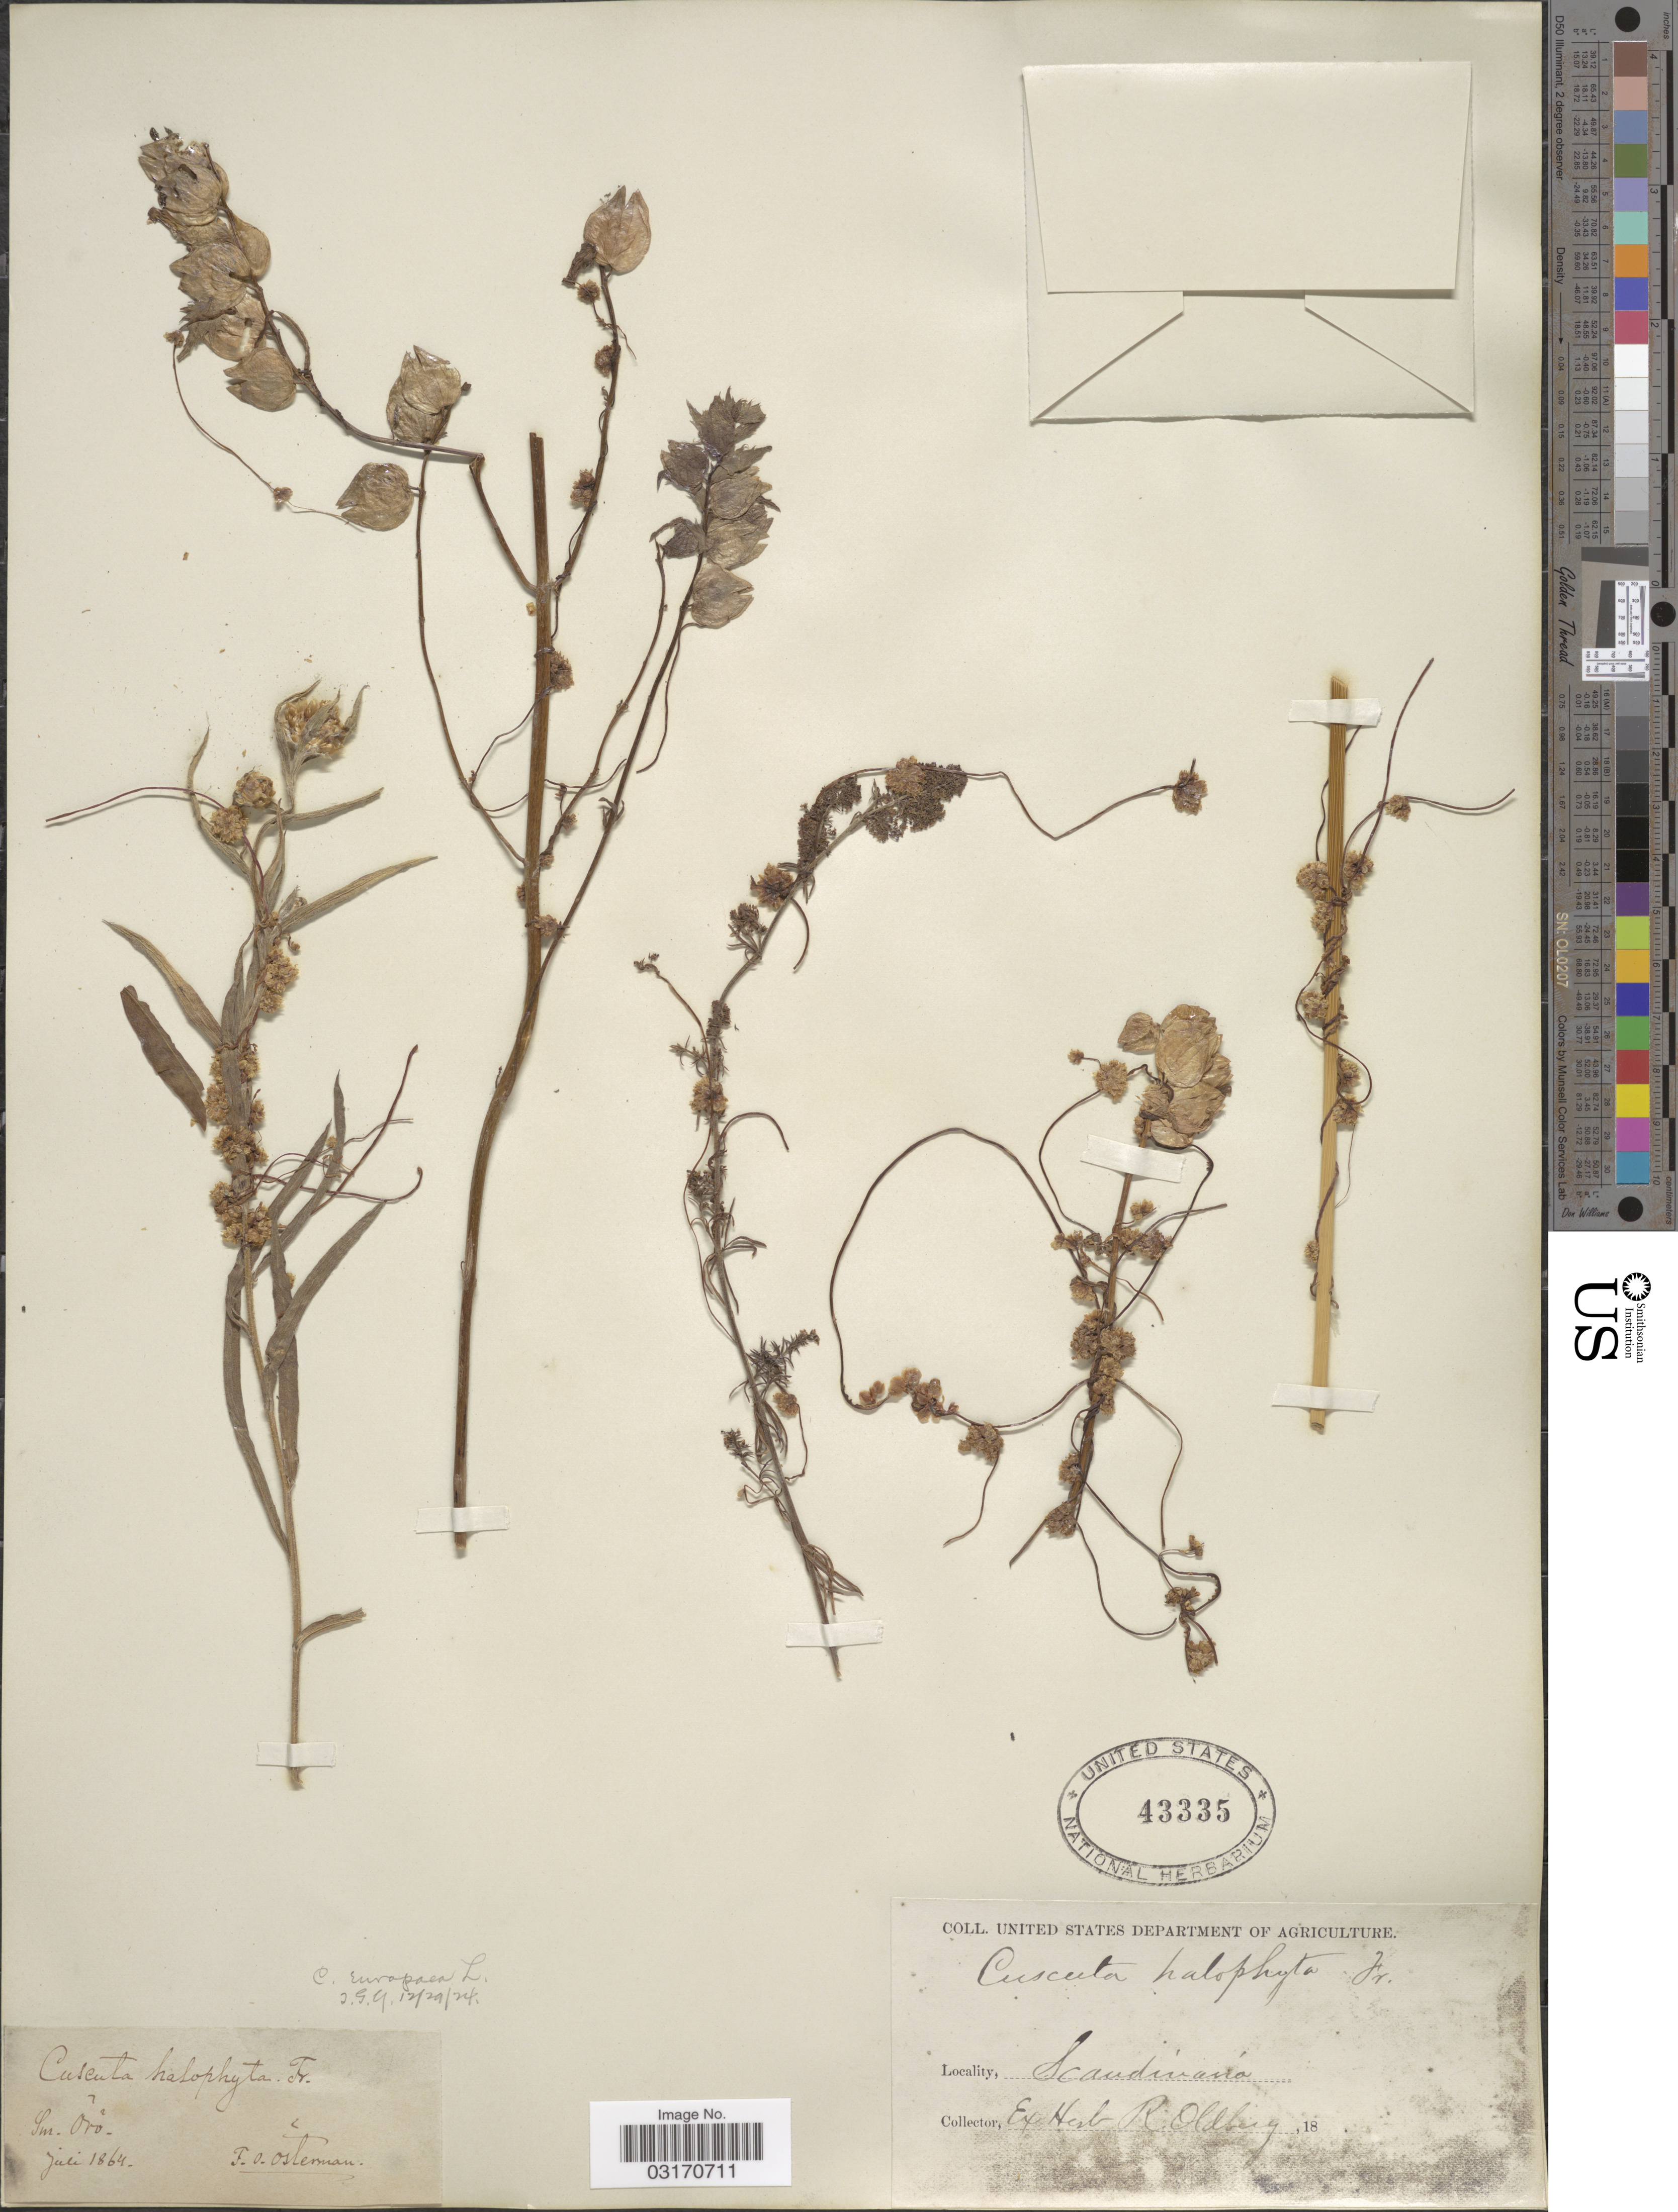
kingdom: Plantae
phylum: Tracheophyta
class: Magnoliopsida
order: Solanales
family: Convolvulaceae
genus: Cuscuta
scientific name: Cuscuta europaea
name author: L.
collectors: F. Osterman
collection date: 1864-07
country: Sweden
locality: Scandinavia. Sm. Õro.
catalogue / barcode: US 43335